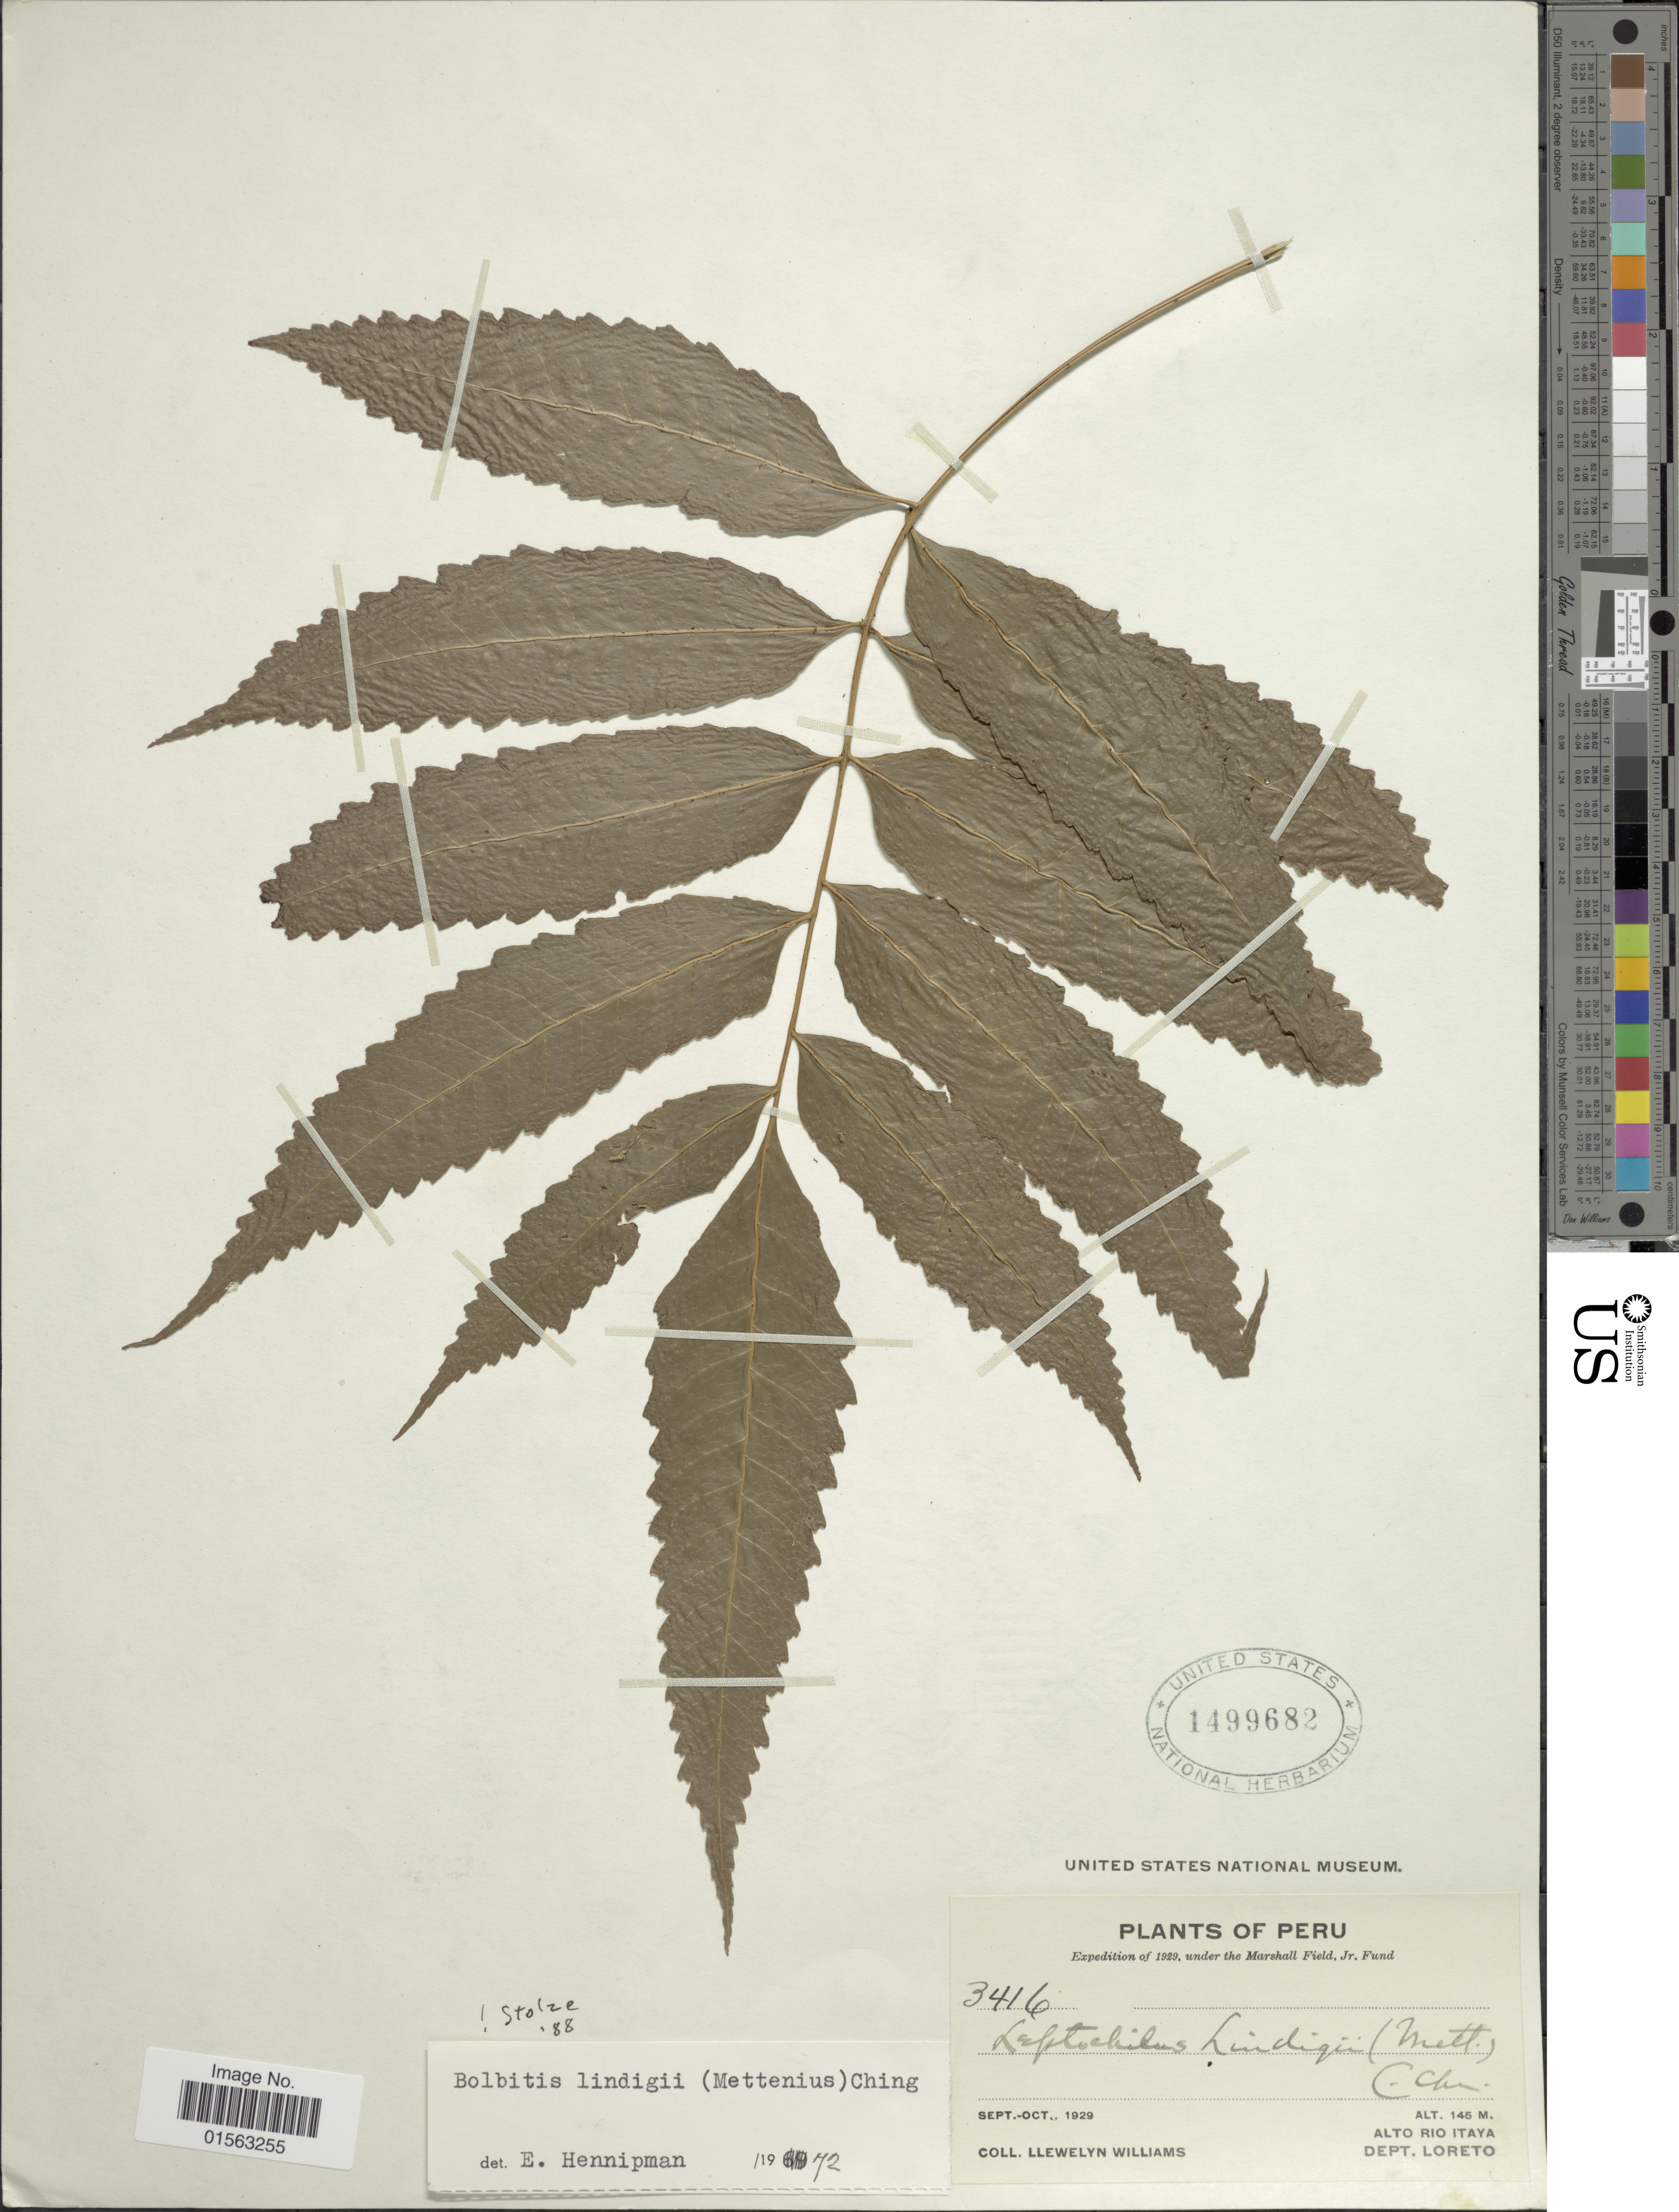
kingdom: Plantae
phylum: Tracheophyta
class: Polypodiopsida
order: Polypodiales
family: Dryopteridaceae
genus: Mickelia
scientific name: Mickelia lindigii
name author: (Mett.) R.C. Moran et al.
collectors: Ll. Williams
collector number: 3416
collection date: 1929-09/1929-10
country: Peru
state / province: Loreto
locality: Peru, Alto Rio Itaya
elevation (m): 145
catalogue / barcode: US 1499682